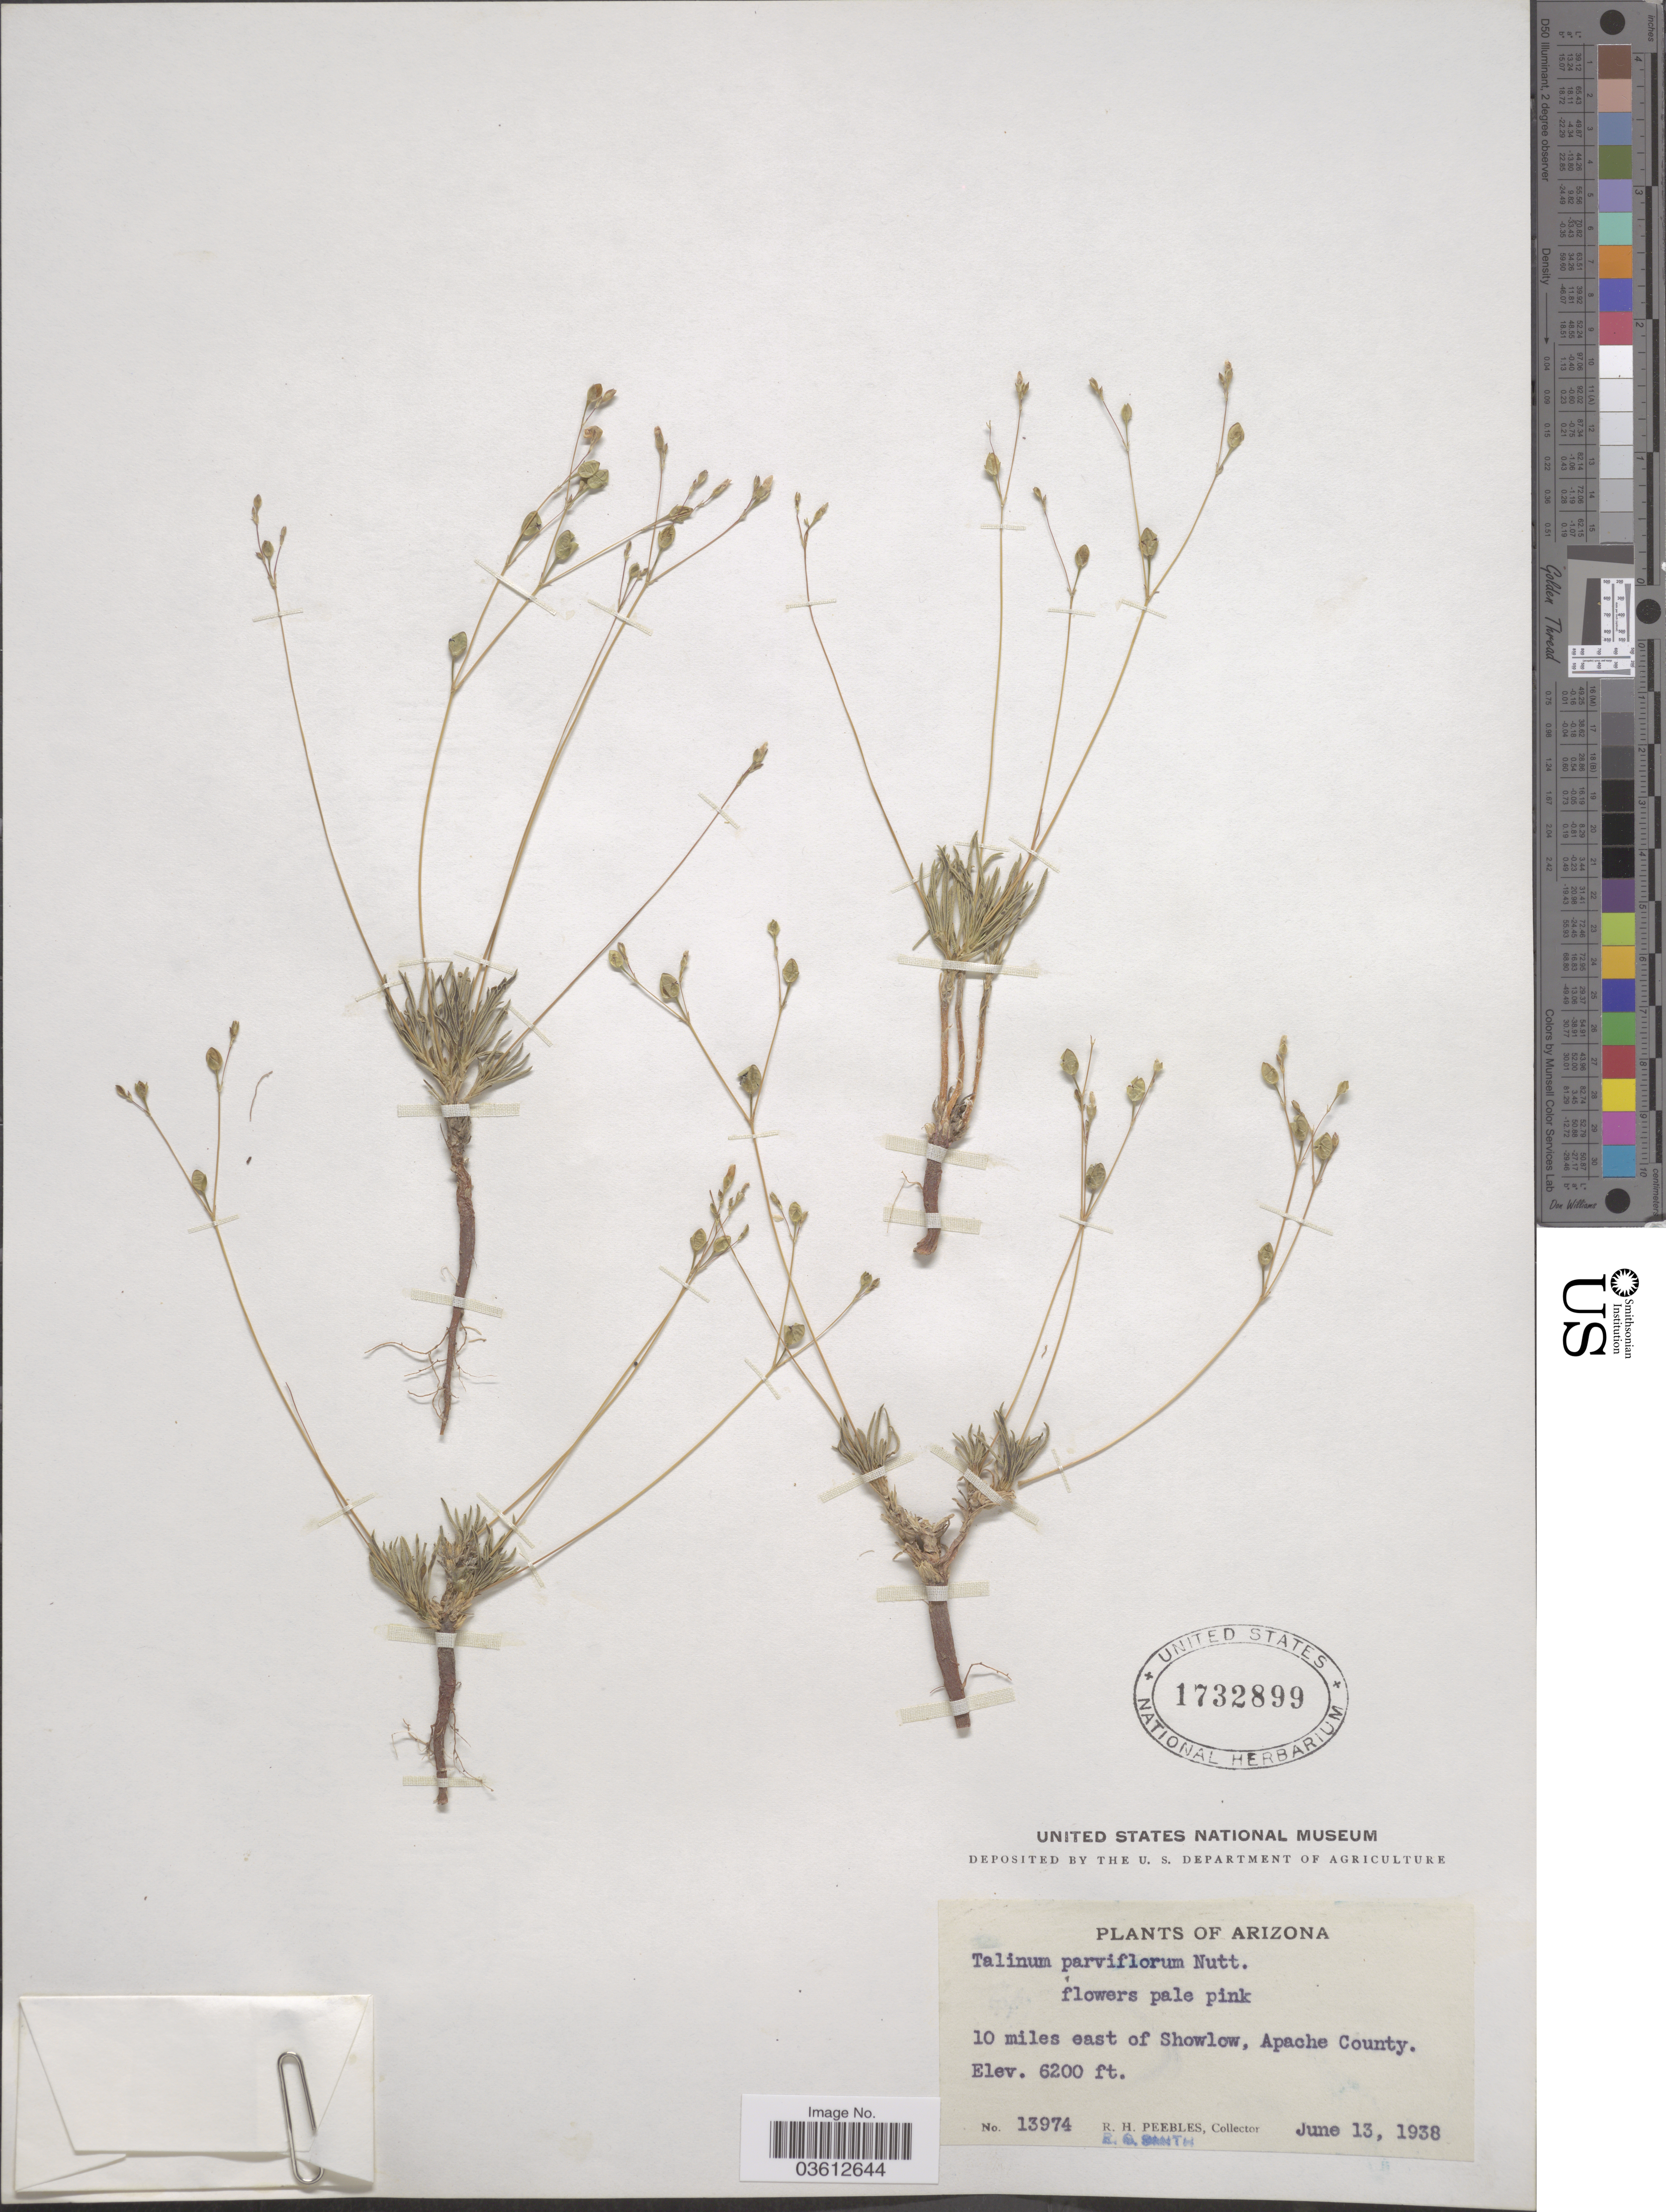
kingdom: Plantae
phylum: Tracheophyta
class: Magnoliopsida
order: Caryophyllales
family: Talinaceae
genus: Talinum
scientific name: Talinum parviflorum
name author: Nutt.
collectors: R. H. Peebles & E. G. Smith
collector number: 13974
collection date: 1938-06-13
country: United States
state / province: Arizona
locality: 10 miles east of Showlow, Apache County.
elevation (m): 1890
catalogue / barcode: US 1732899